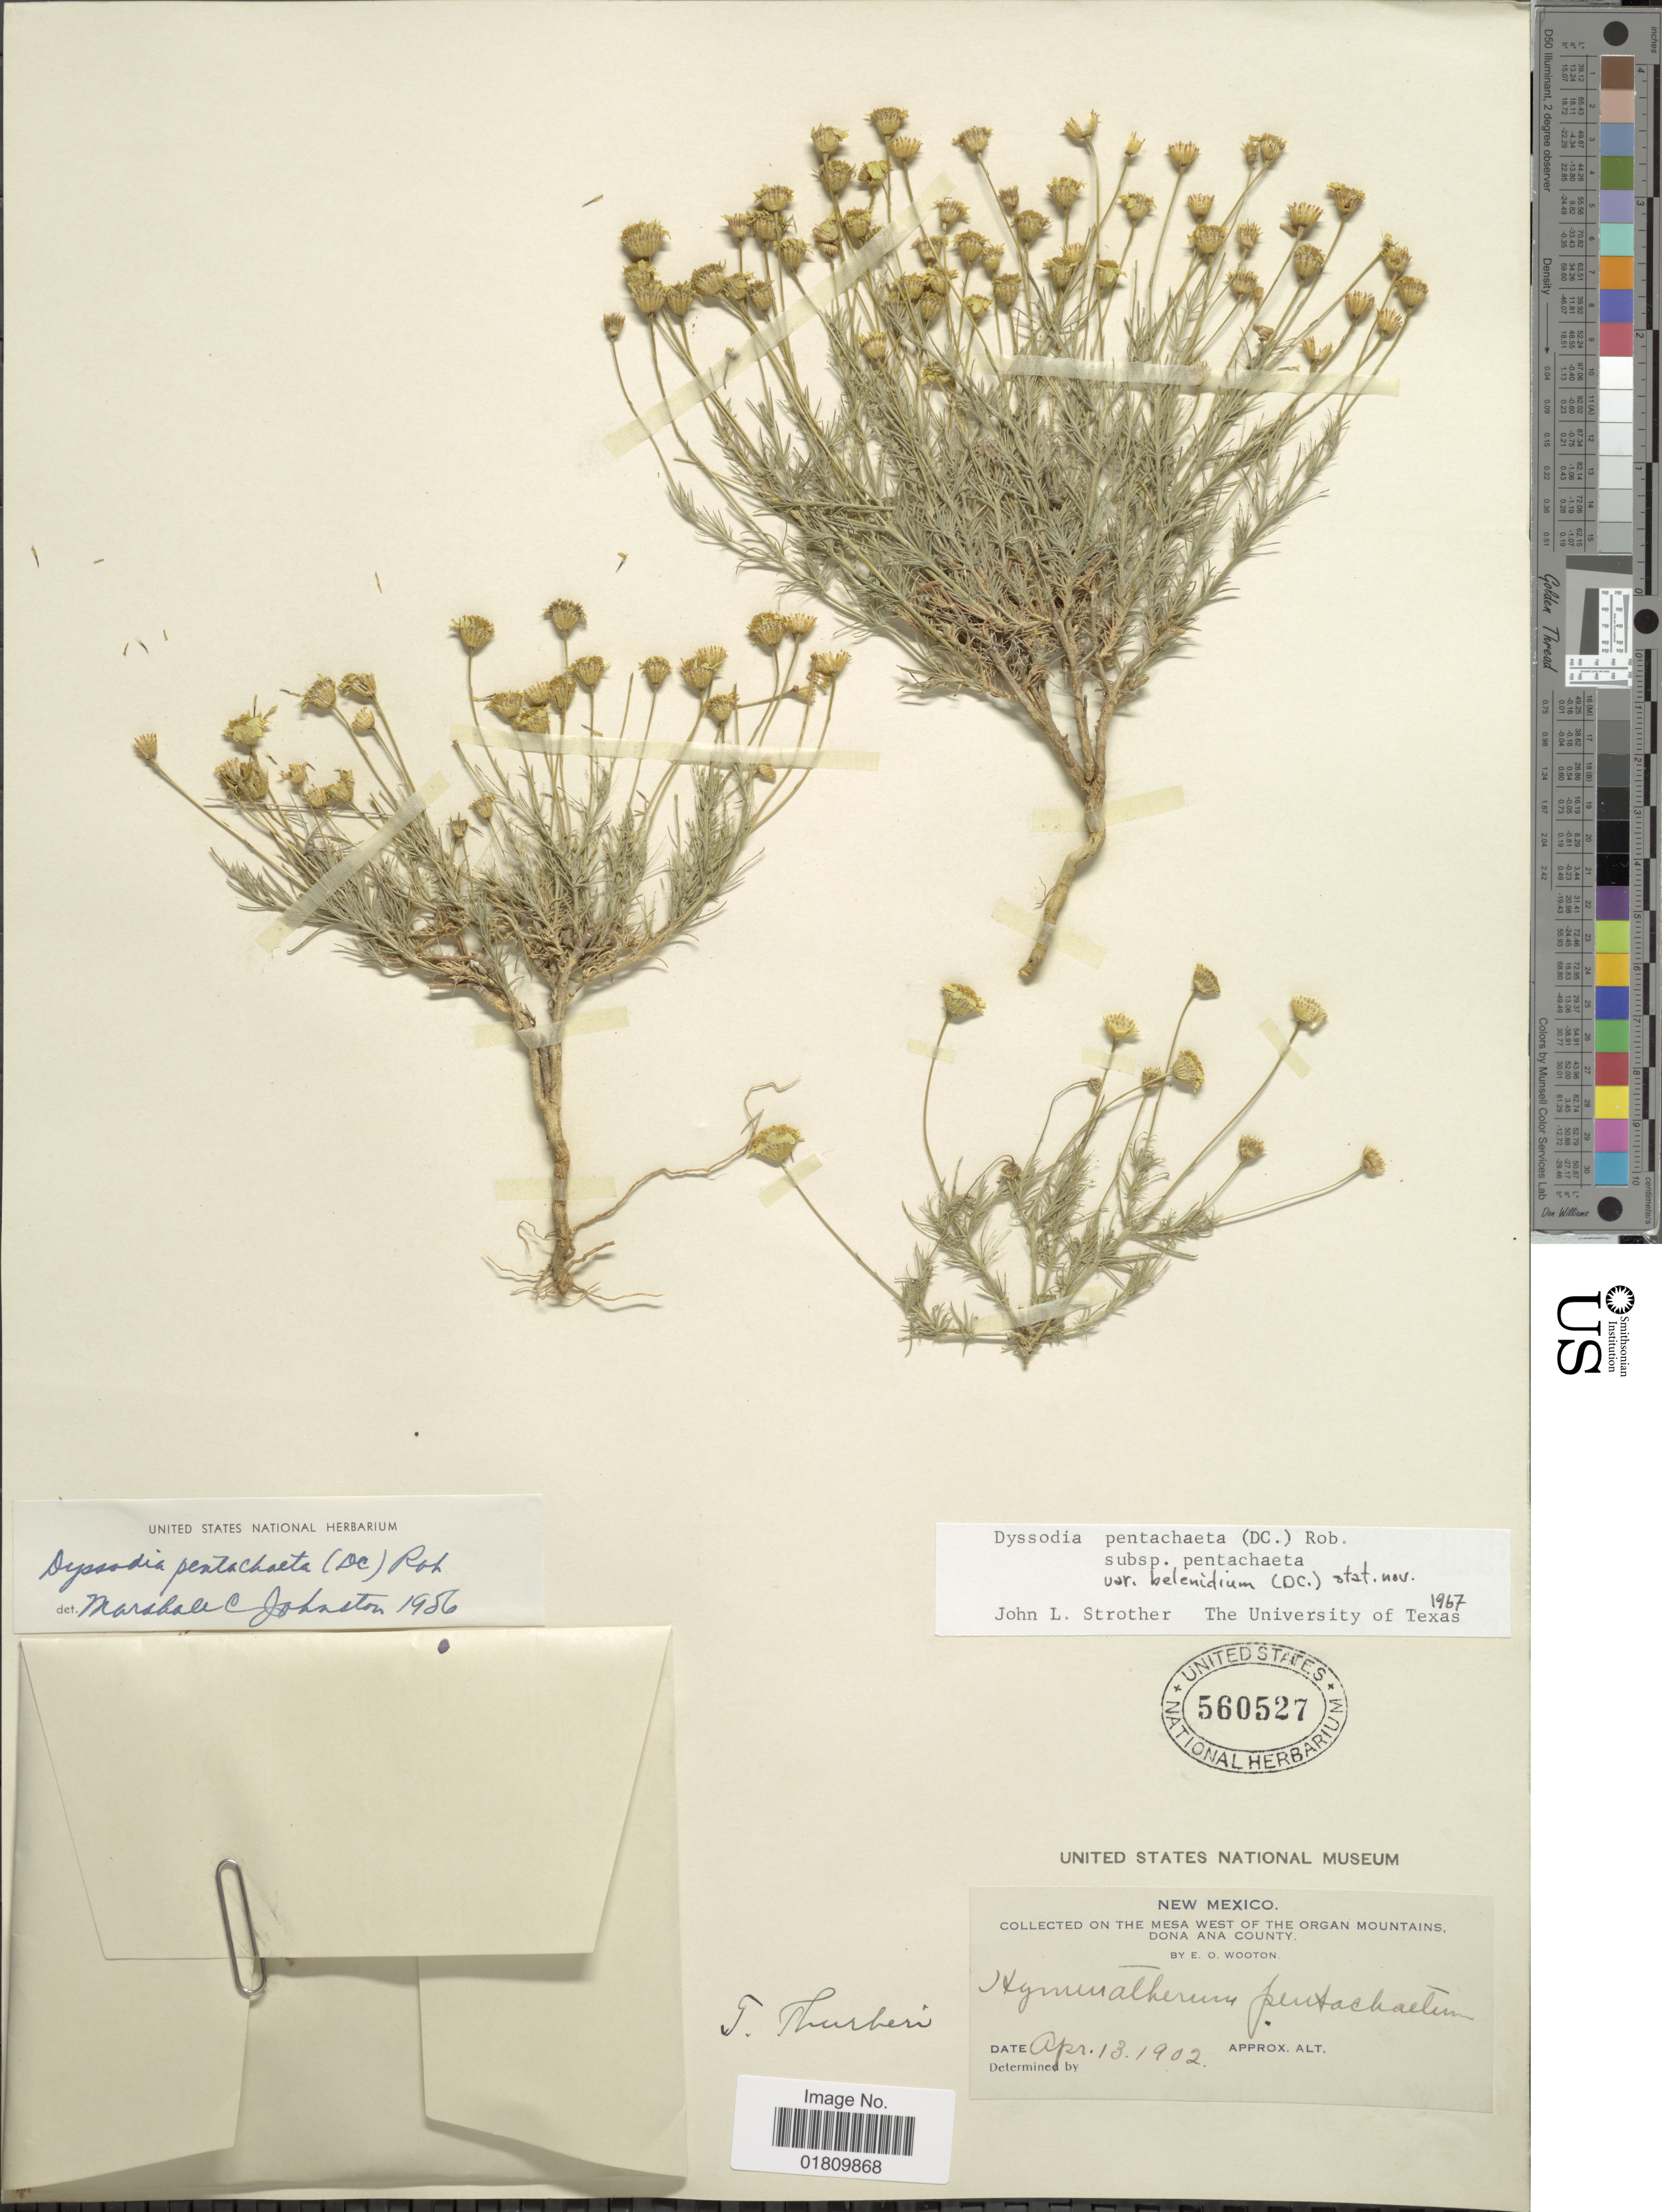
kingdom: Plantae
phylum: Tracheophyta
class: Magnoliopsida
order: Asterales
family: Asteraceae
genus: Thymophylla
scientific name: Thymophylla pentachaeta var. belenidium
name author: (DC.) Strother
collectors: E. O. Wooton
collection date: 1902-04-13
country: United States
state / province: New Mexico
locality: Mesa West of the Organ Mountains, Dona Ana County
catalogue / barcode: US 560527